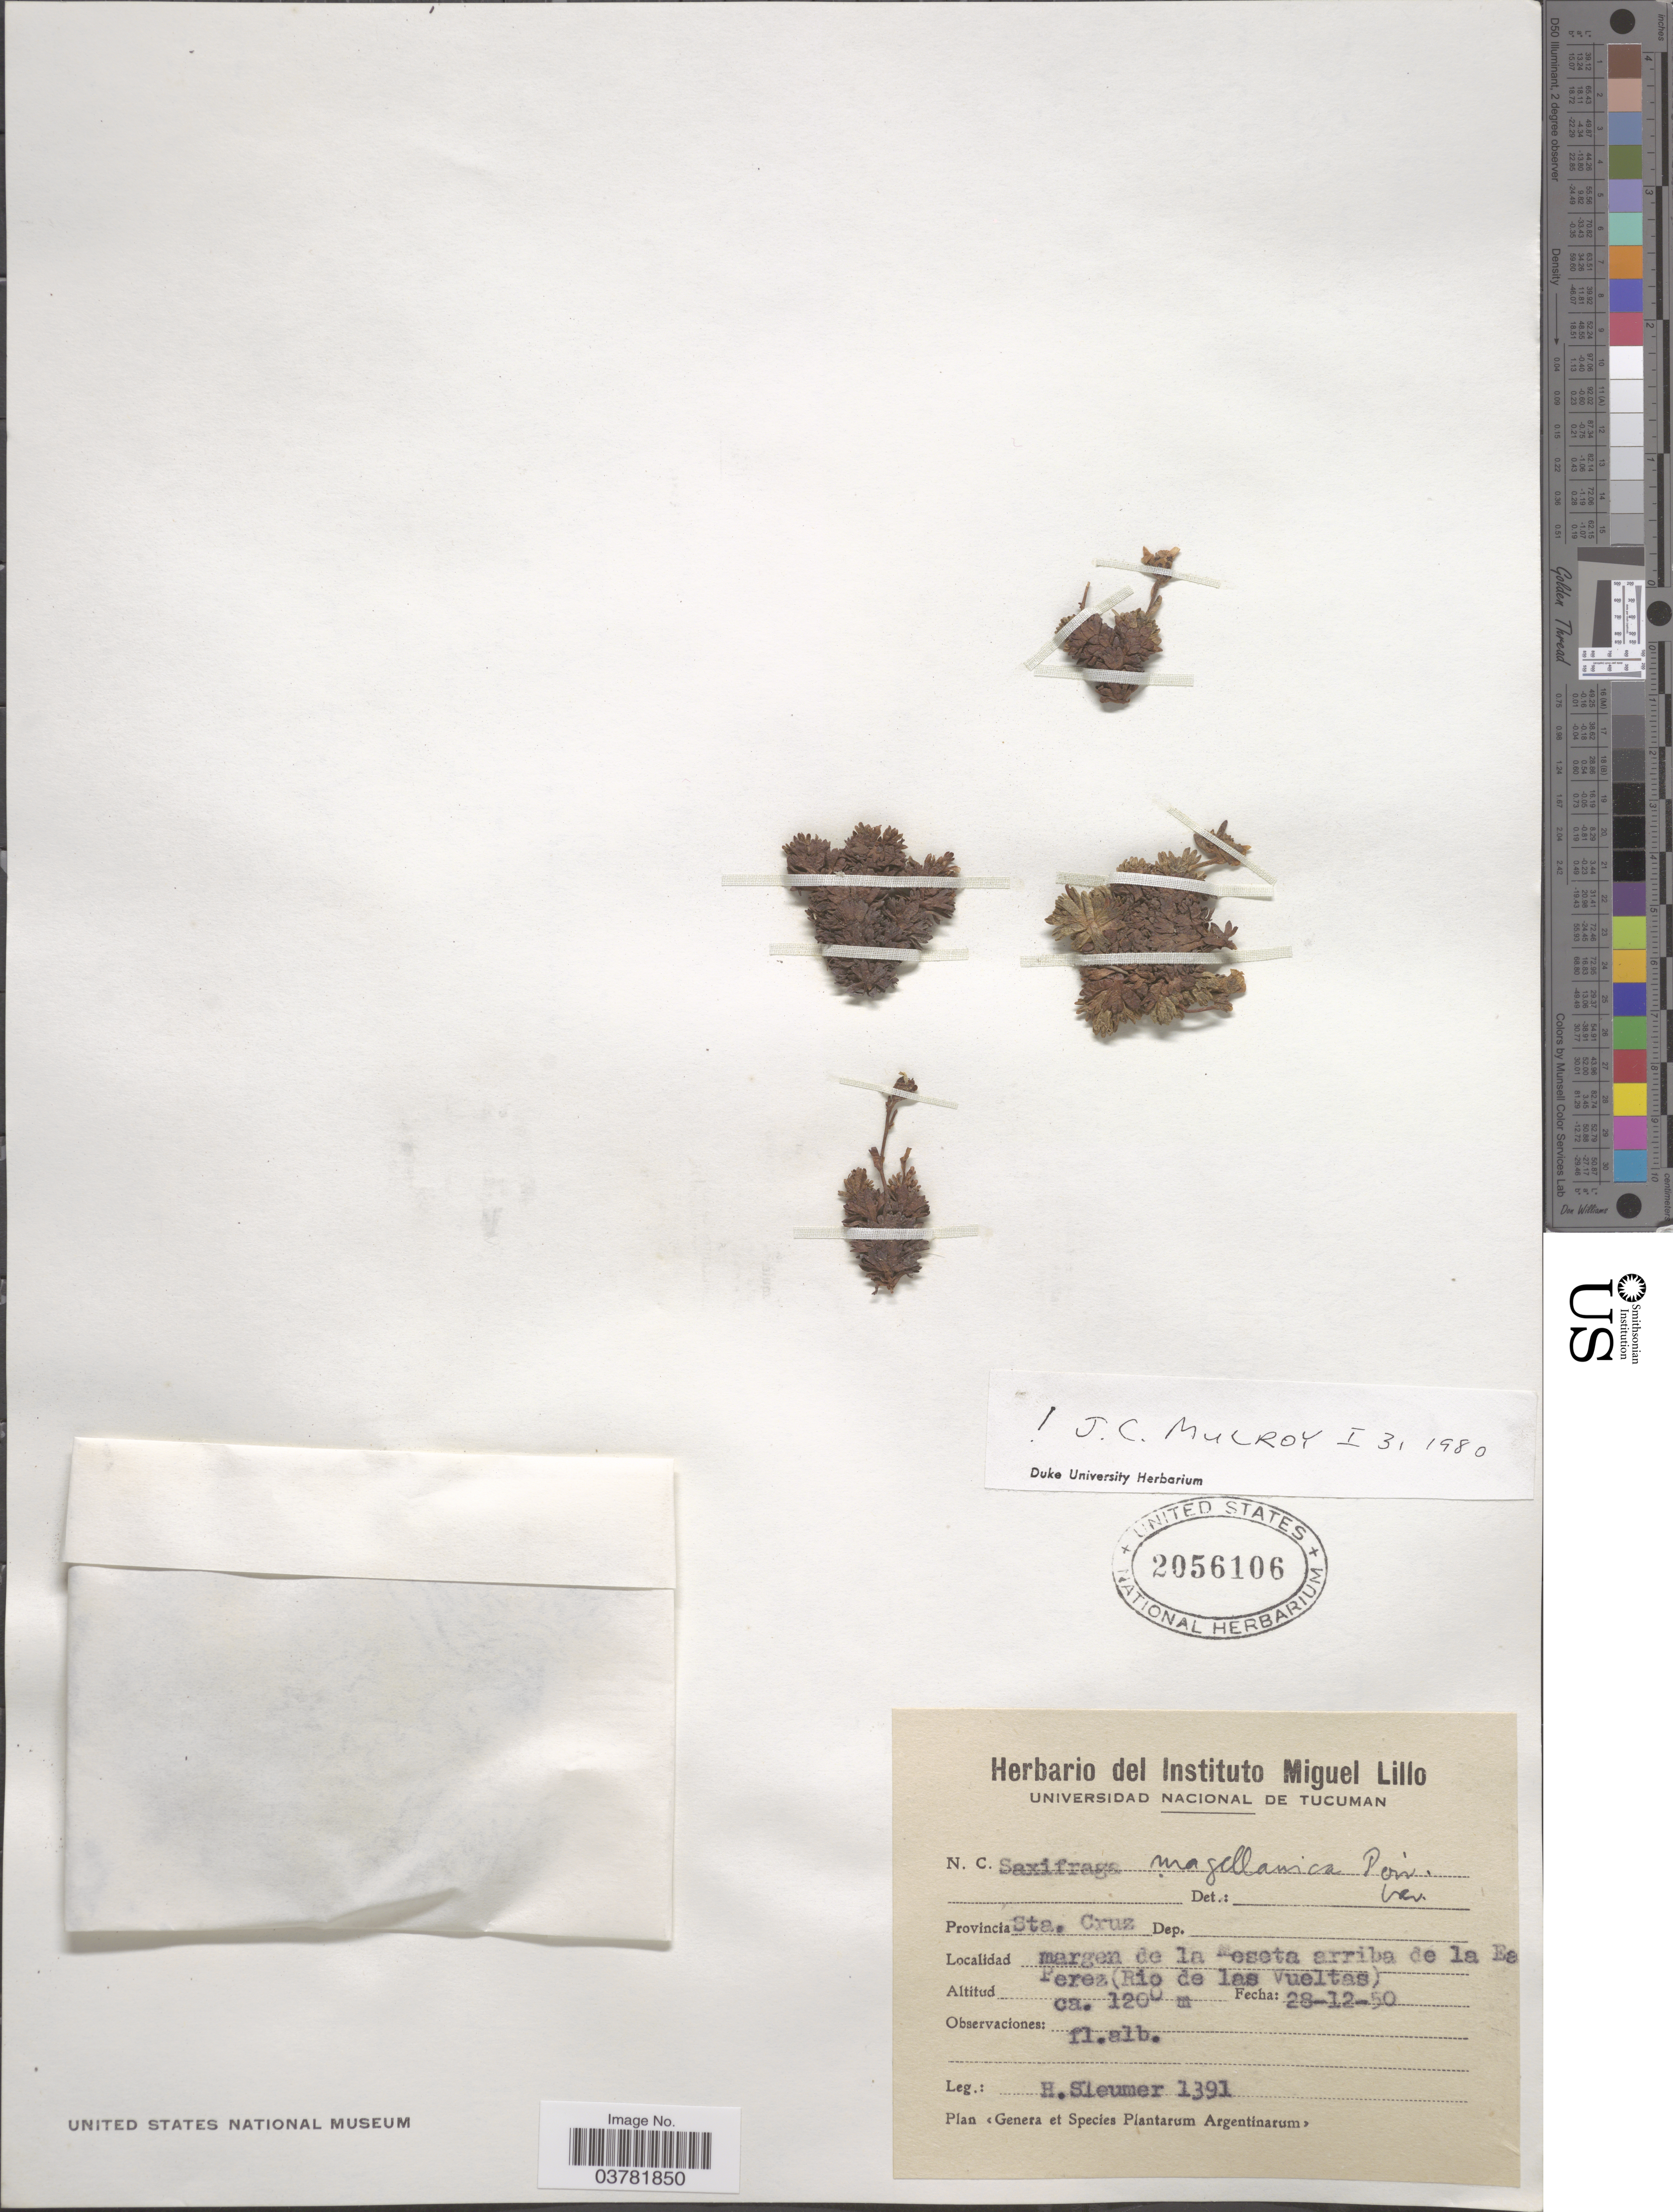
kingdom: Plantae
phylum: Tracheophyta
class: Magnoliopsida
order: Saxifragales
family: Saxifragaceae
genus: Saxifraga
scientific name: Saxifraga magellanica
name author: Poir.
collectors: H. O. Sleumer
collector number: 1391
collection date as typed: Transcribed d/m/y: 28/12/50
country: Argentina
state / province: Santa Cruz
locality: Margen de la Meseta arriba de la Ea Perez (Rio de las Vueltas).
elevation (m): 1200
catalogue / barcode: US 2056106